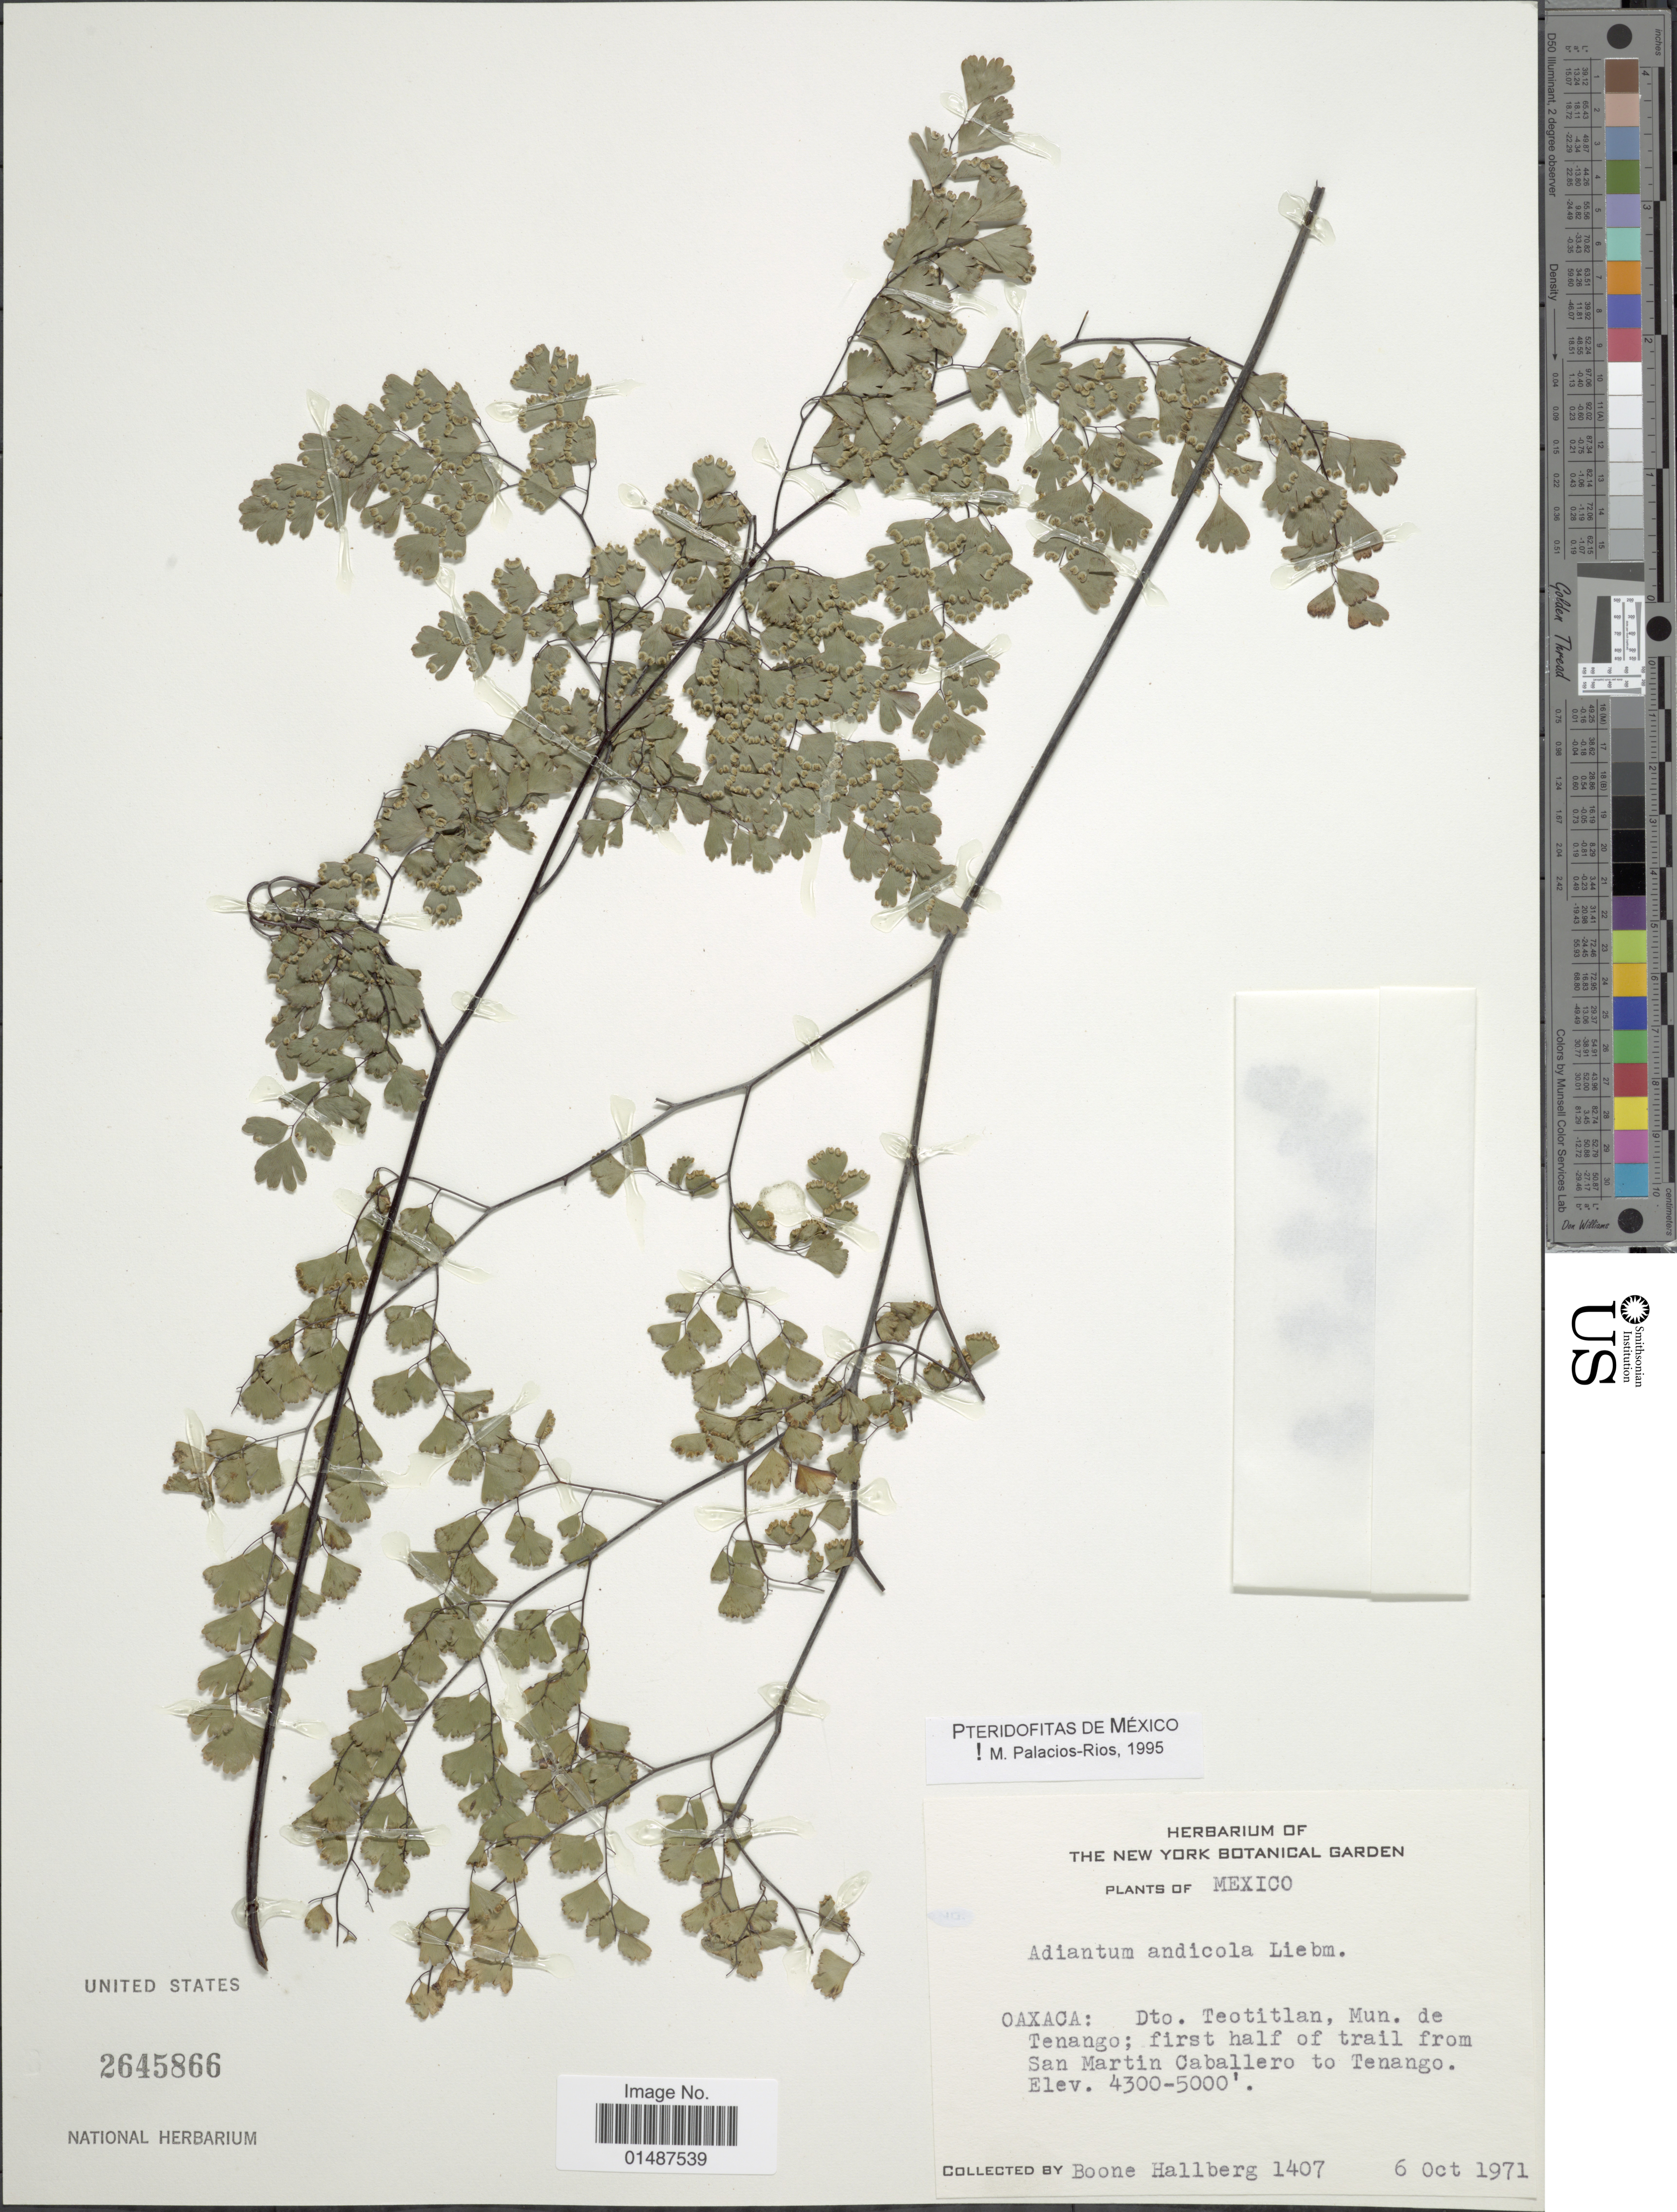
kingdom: Plantae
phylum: Tracheophyta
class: Polypodiopsida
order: Polypodiales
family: Pteridaceae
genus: Adiantum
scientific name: Adiantum andicola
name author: Liebm.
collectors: B. Hallberg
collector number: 1407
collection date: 1971-10-06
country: Mexico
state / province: Oaxaca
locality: Dto. Teotitlan, Mun. de Tenango ; first half of trail from San Martin Caballero to Tenango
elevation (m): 1311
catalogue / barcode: US 2645866